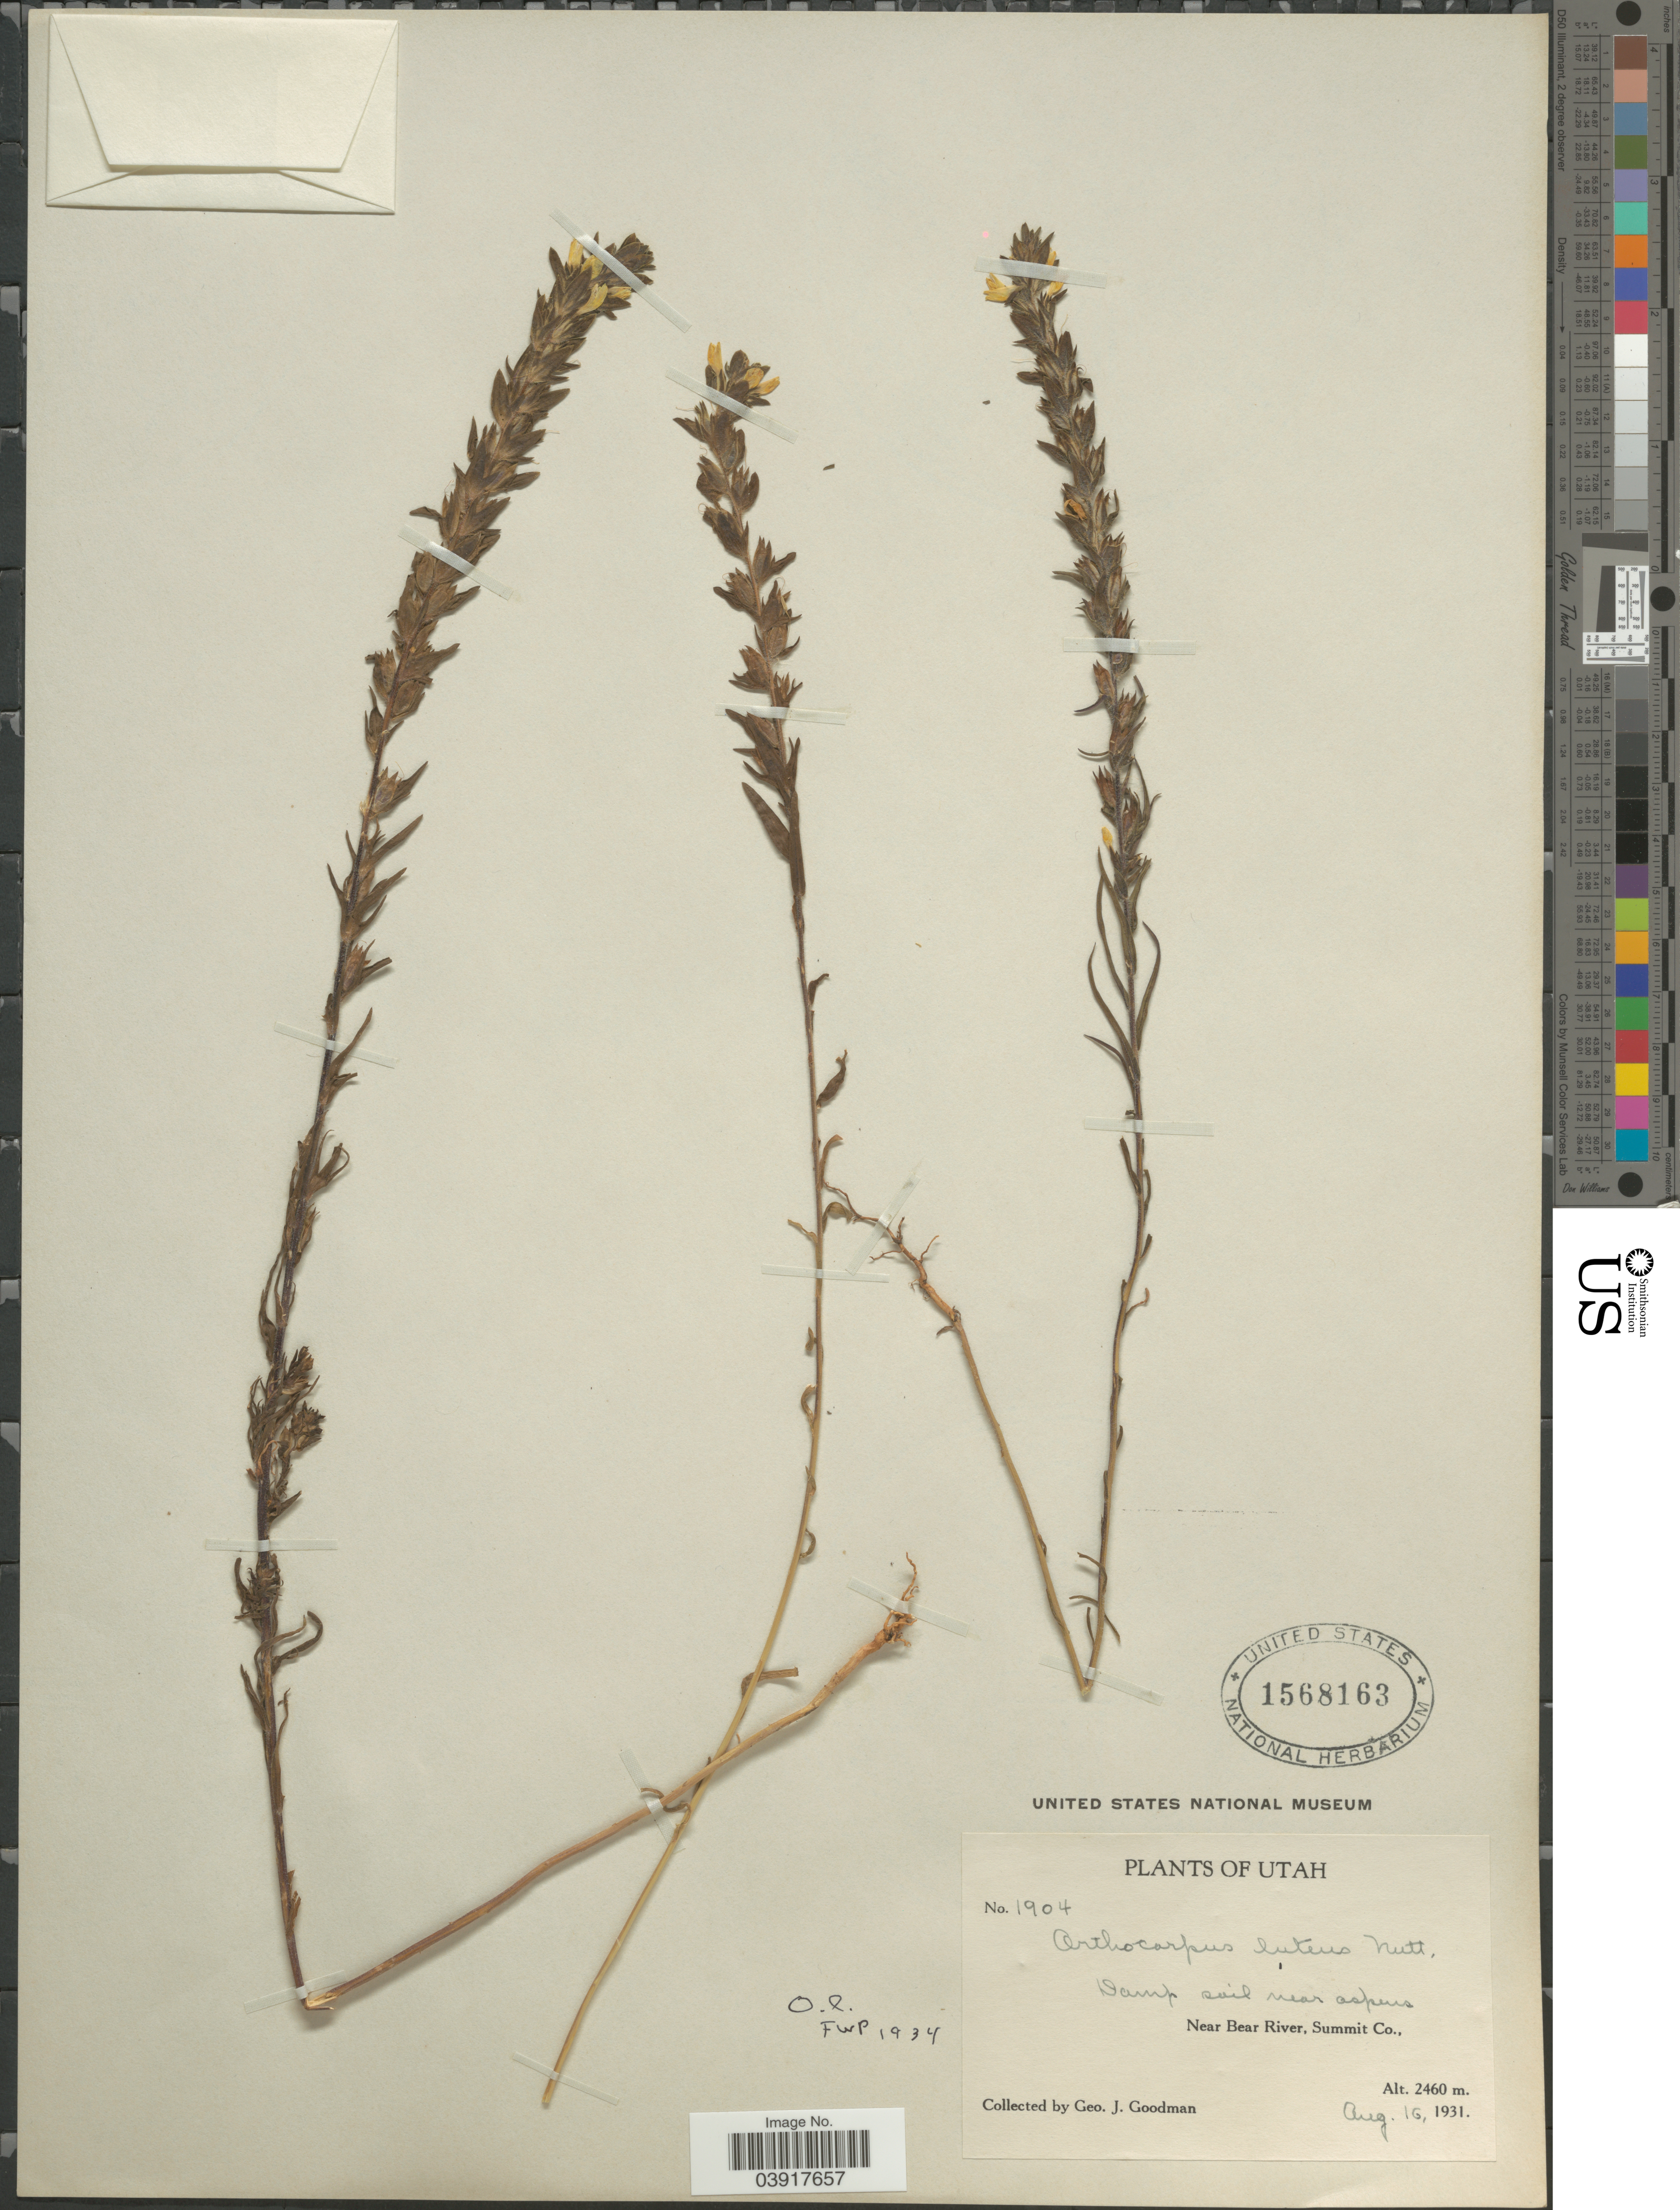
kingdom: Plantae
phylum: Tracheophyta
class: Magnoliopsida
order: Lamiales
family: Orobanchaceae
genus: Orthocarpus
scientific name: Orthocarpus luteus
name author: Nutt.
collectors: G. J. Goodman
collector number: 1904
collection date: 1931-08-16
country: United States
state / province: Utah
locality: Near Bear River, Summit Co.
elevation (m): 2460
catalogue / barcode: US 1568163